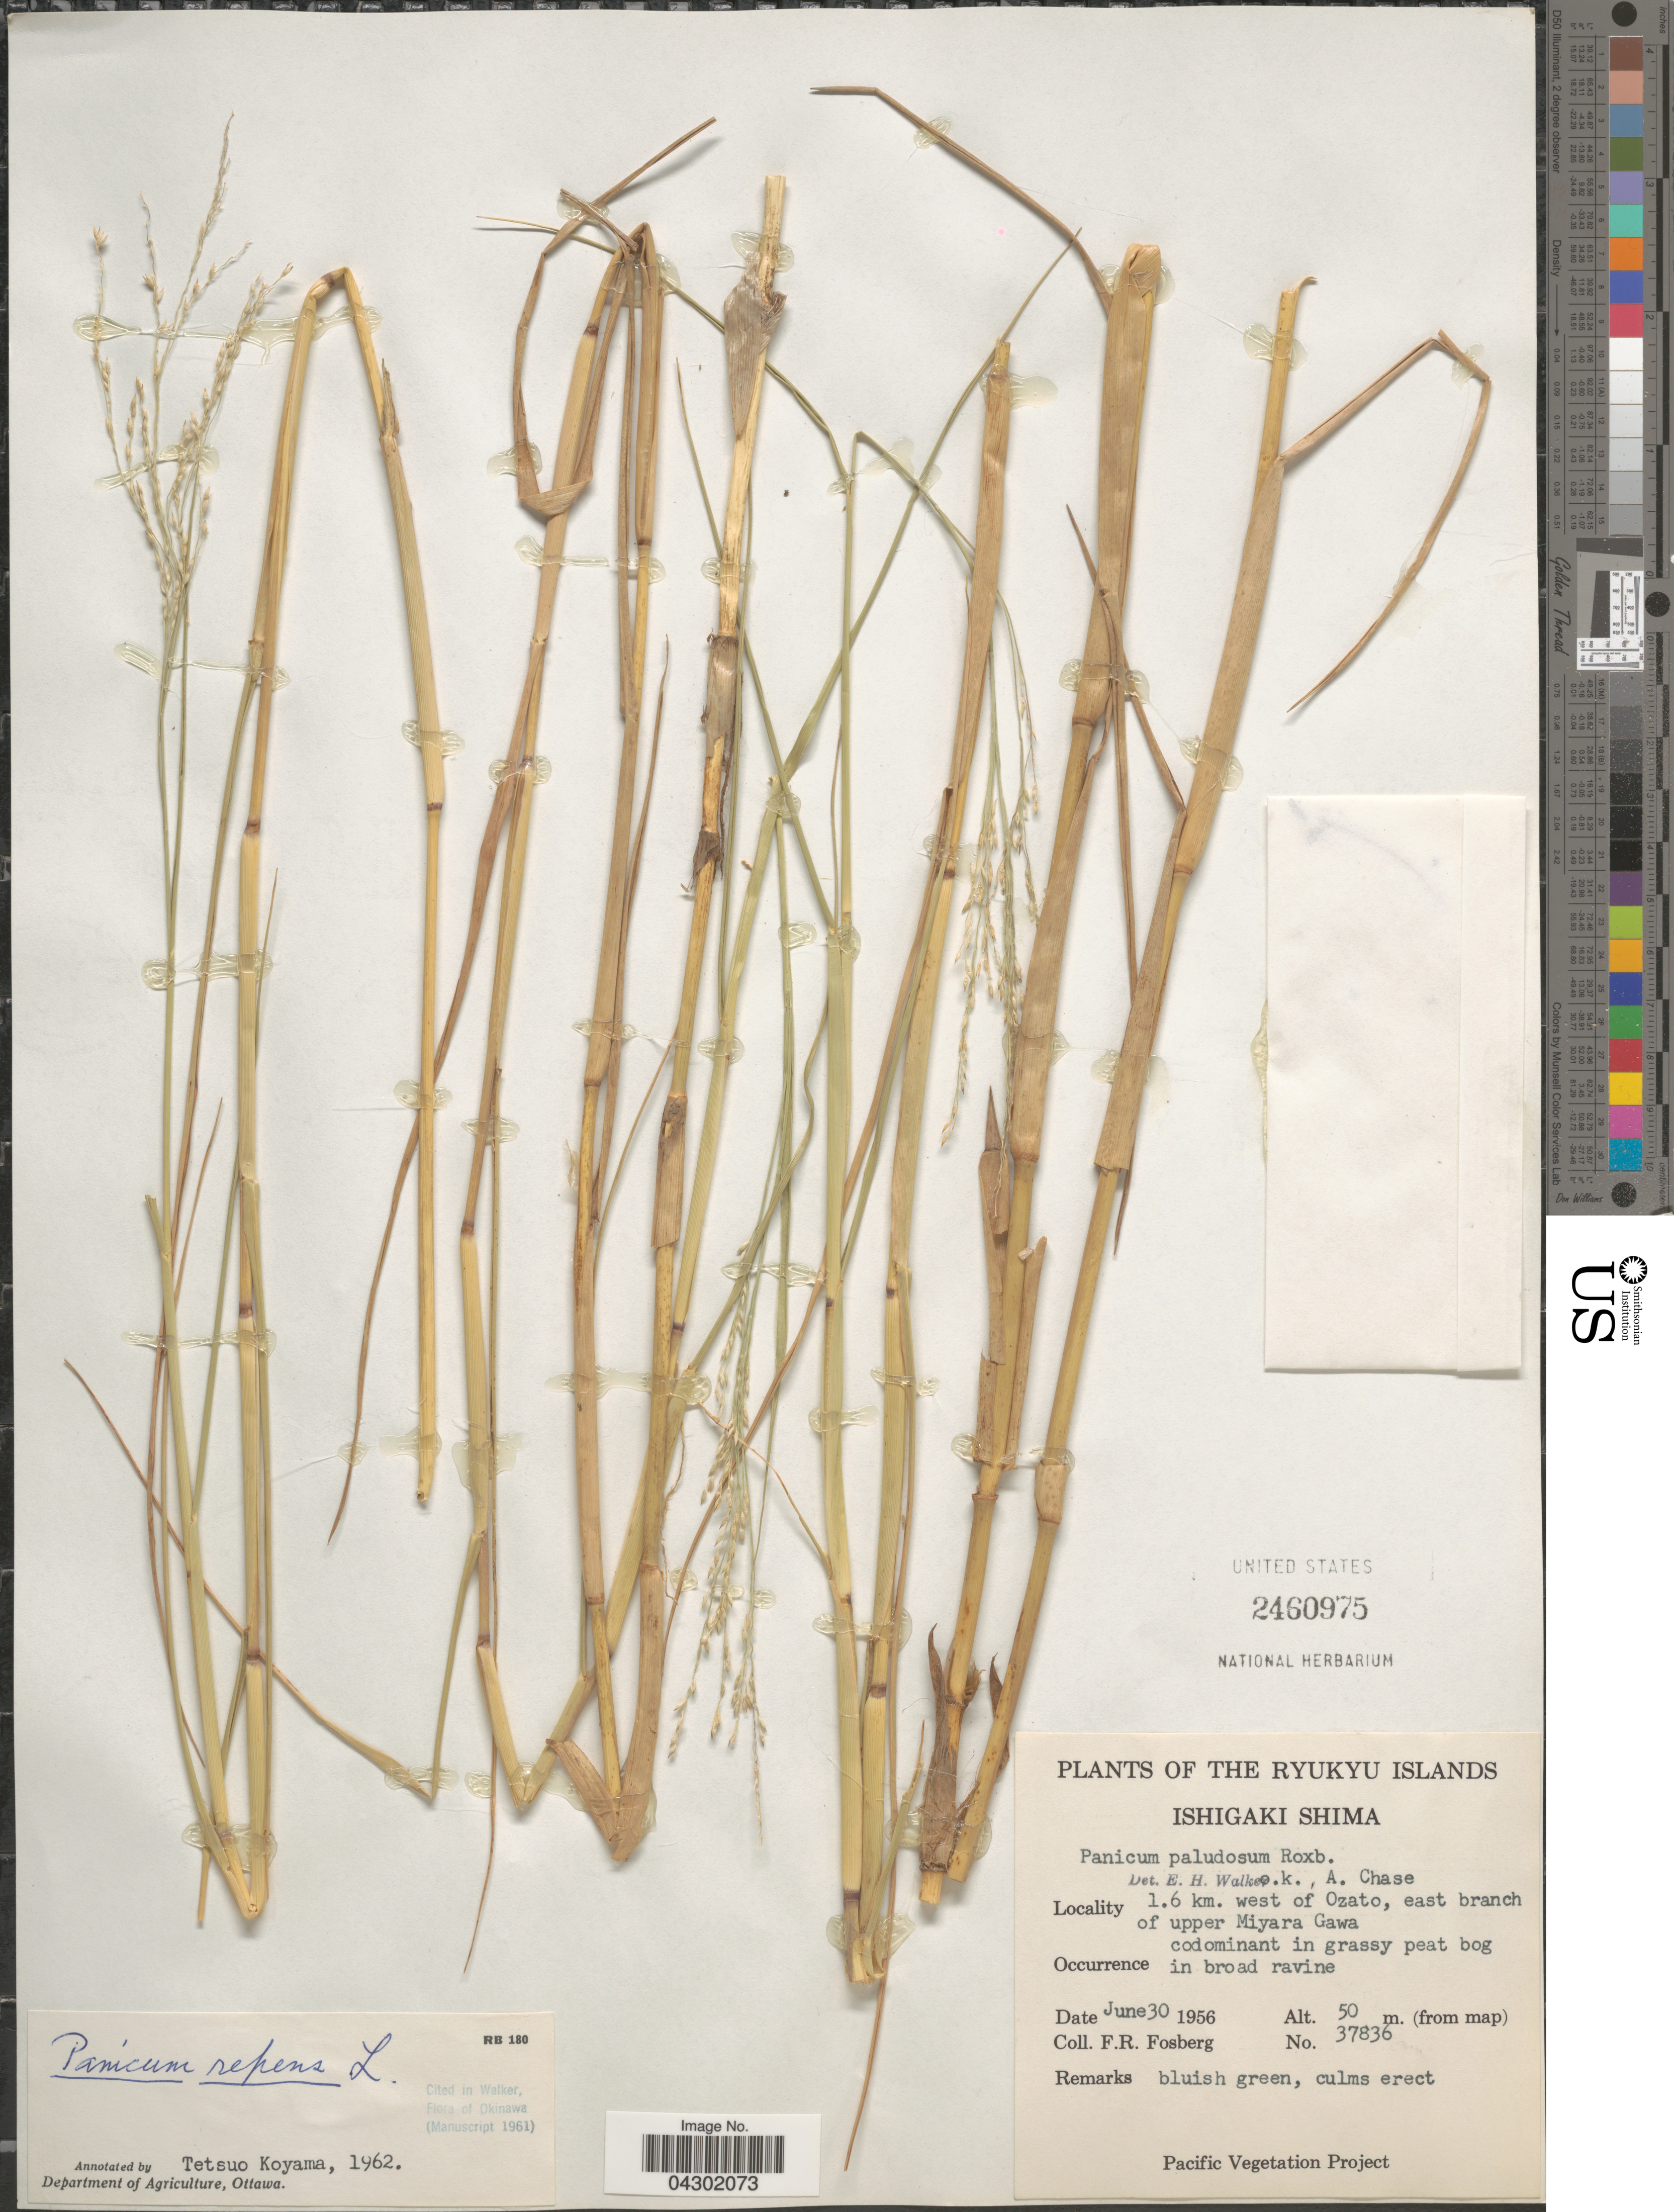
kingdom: Plantae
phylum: Tracheophyta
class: Liliopsida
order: Poales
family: Poaceae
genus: Panicum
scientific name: Panicum repens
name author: L.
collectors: F. R. Fosberg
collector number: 37836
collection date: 1956-06-30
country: Japan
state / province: Okinawa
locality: Ryukyu Islands. Ishigaki Shima. 1.6 km. west of Ozato, east branch of upper Miyara Gawa.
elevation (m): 50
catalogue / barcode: US 2460975